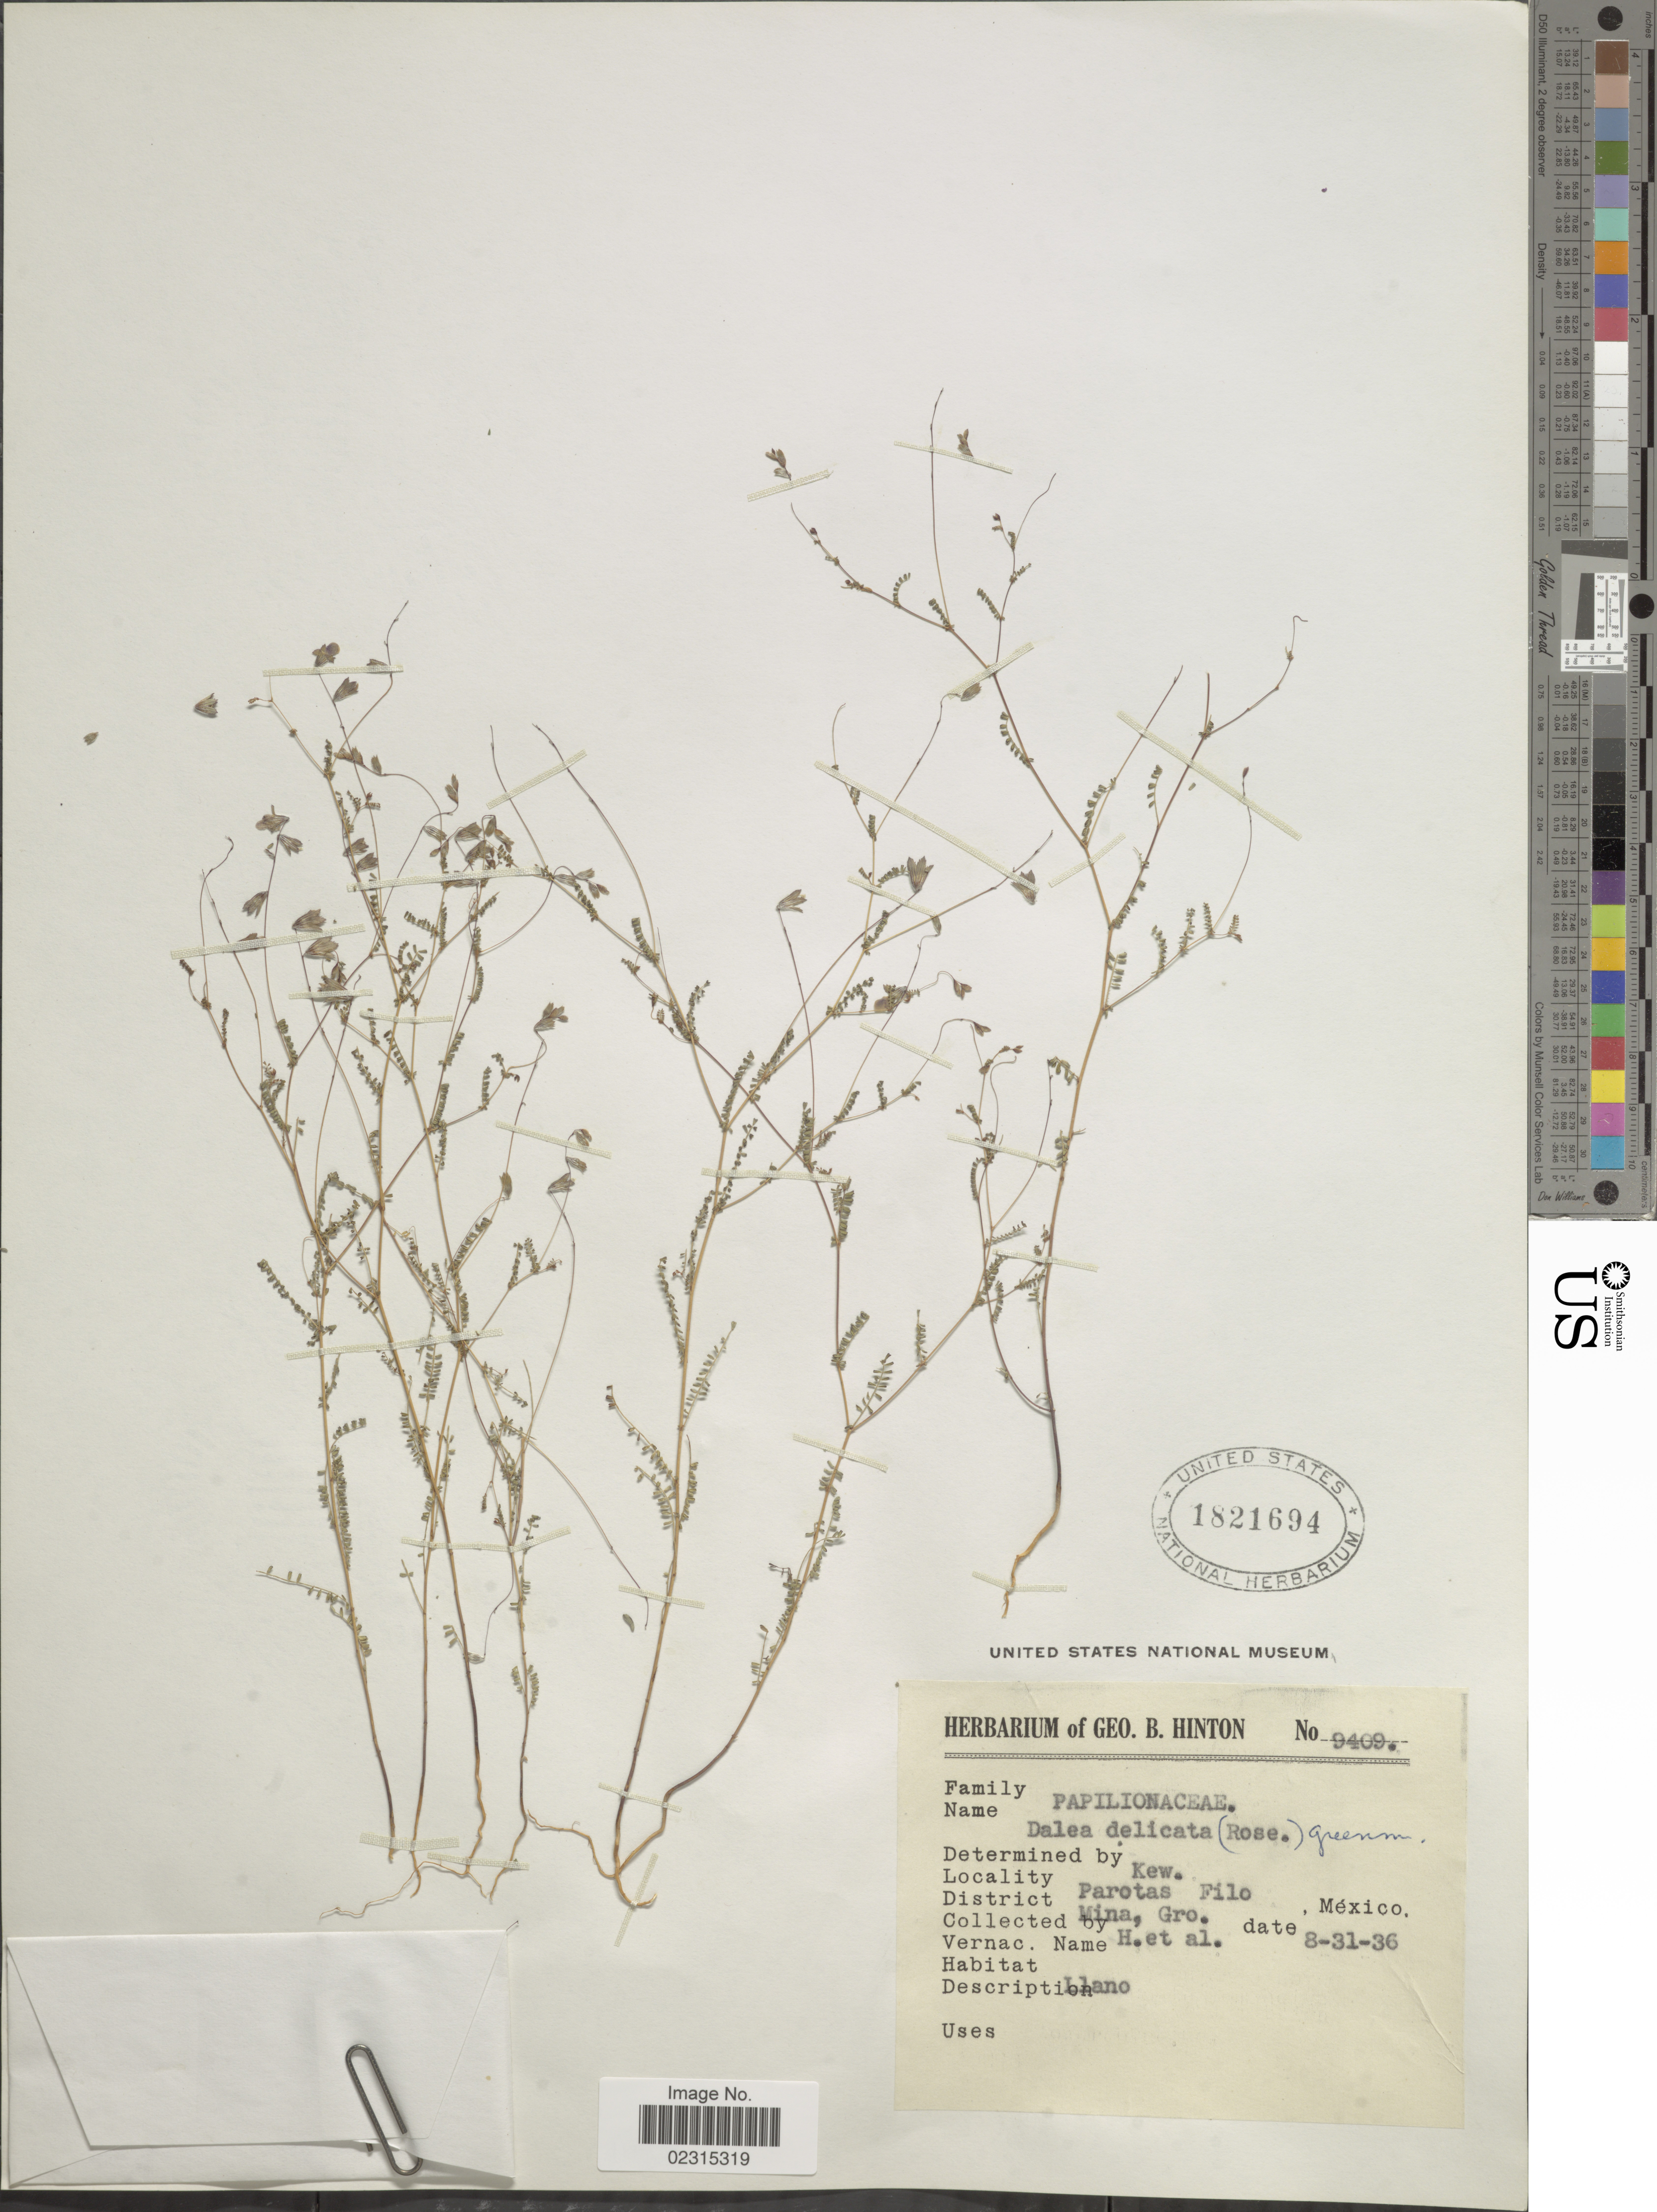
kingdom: Plantae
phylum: Tracheophyta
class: Magnoliopsida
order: Fabales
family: Fabaceae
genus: Marina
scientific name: Marina gracilis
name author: Liebm.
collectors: G. B. Hinton & et al.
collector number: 9409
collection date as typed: Transcribed d/m/y: 31/8/36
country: Mexico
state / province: Guerrero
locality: Parotas Fila, District MIna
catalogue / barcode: US 1821694